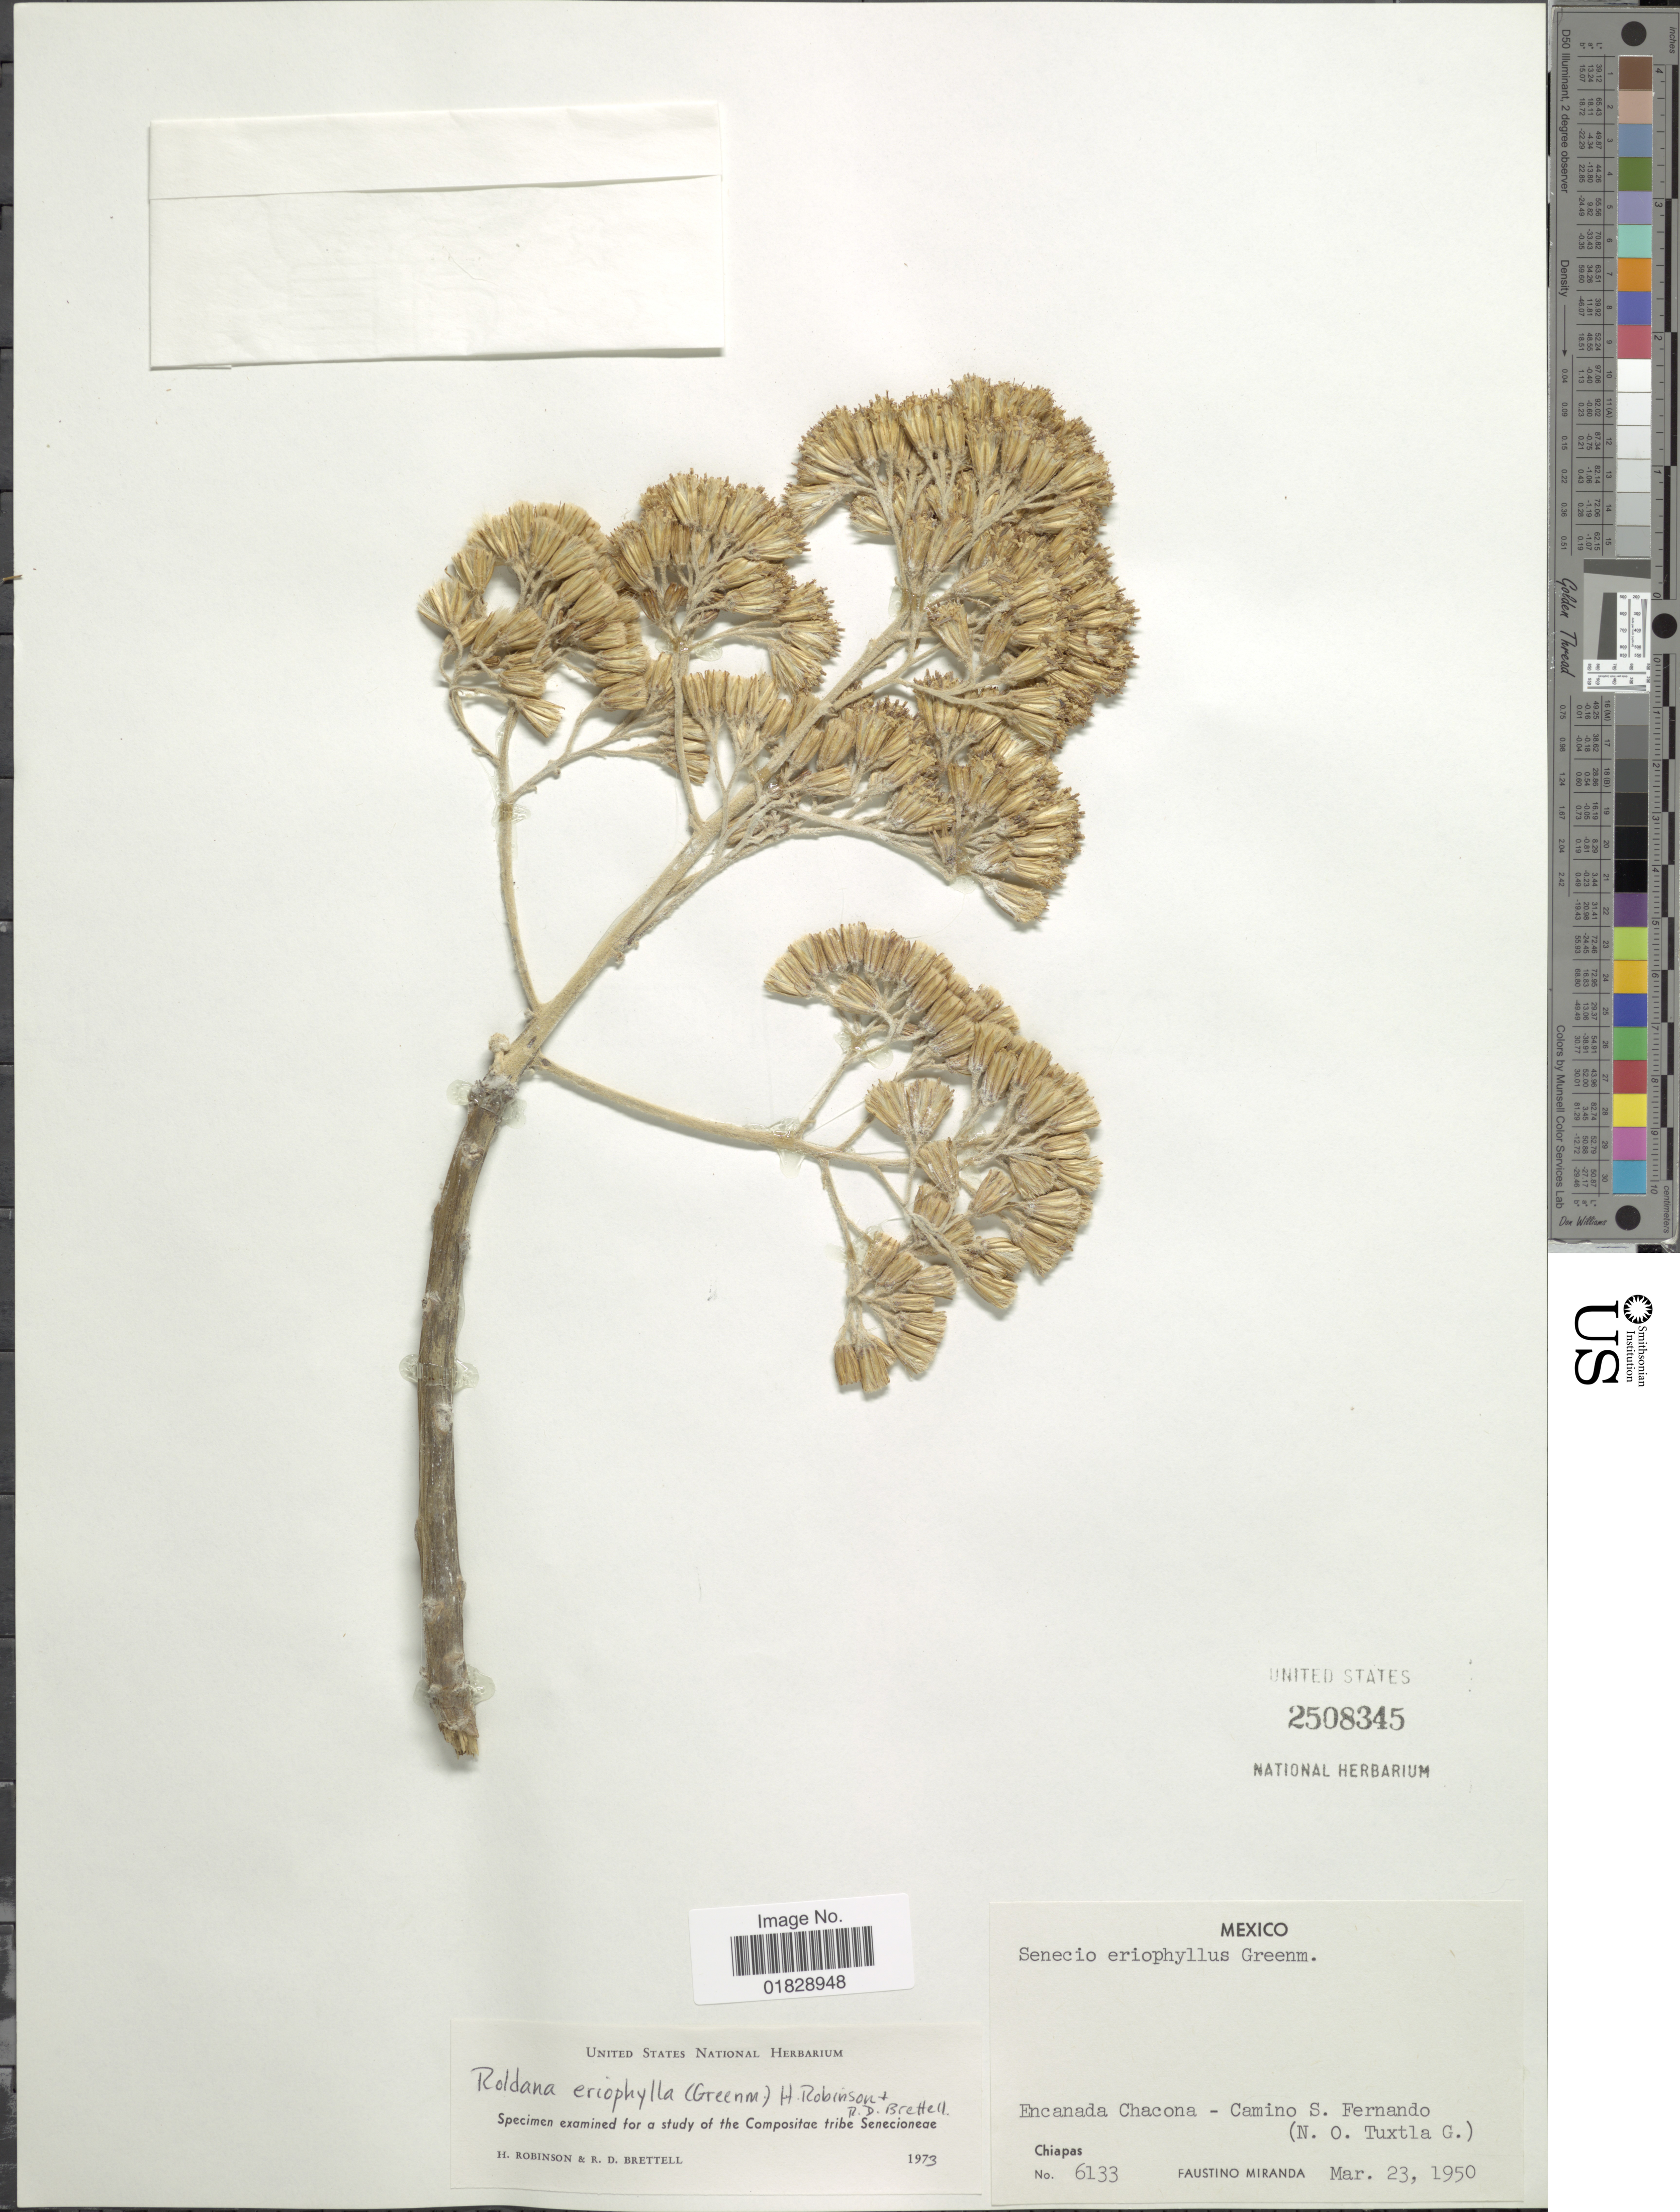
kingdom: Plantae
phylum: Tracheophyta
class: Magnoliopsida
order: Asterales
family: Asteraceae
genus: Roldana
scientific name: Roldana eriophylla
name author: (Greenm.) H. Rob. & Brettell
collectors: F. Miranda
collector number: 6133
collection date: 1950-03-23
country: Mexico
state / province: Chiapas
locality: Encanada Chacona - Camino S. Fernando (N.O. Tuxtla G.). Chiapas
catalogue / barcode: US 2508345